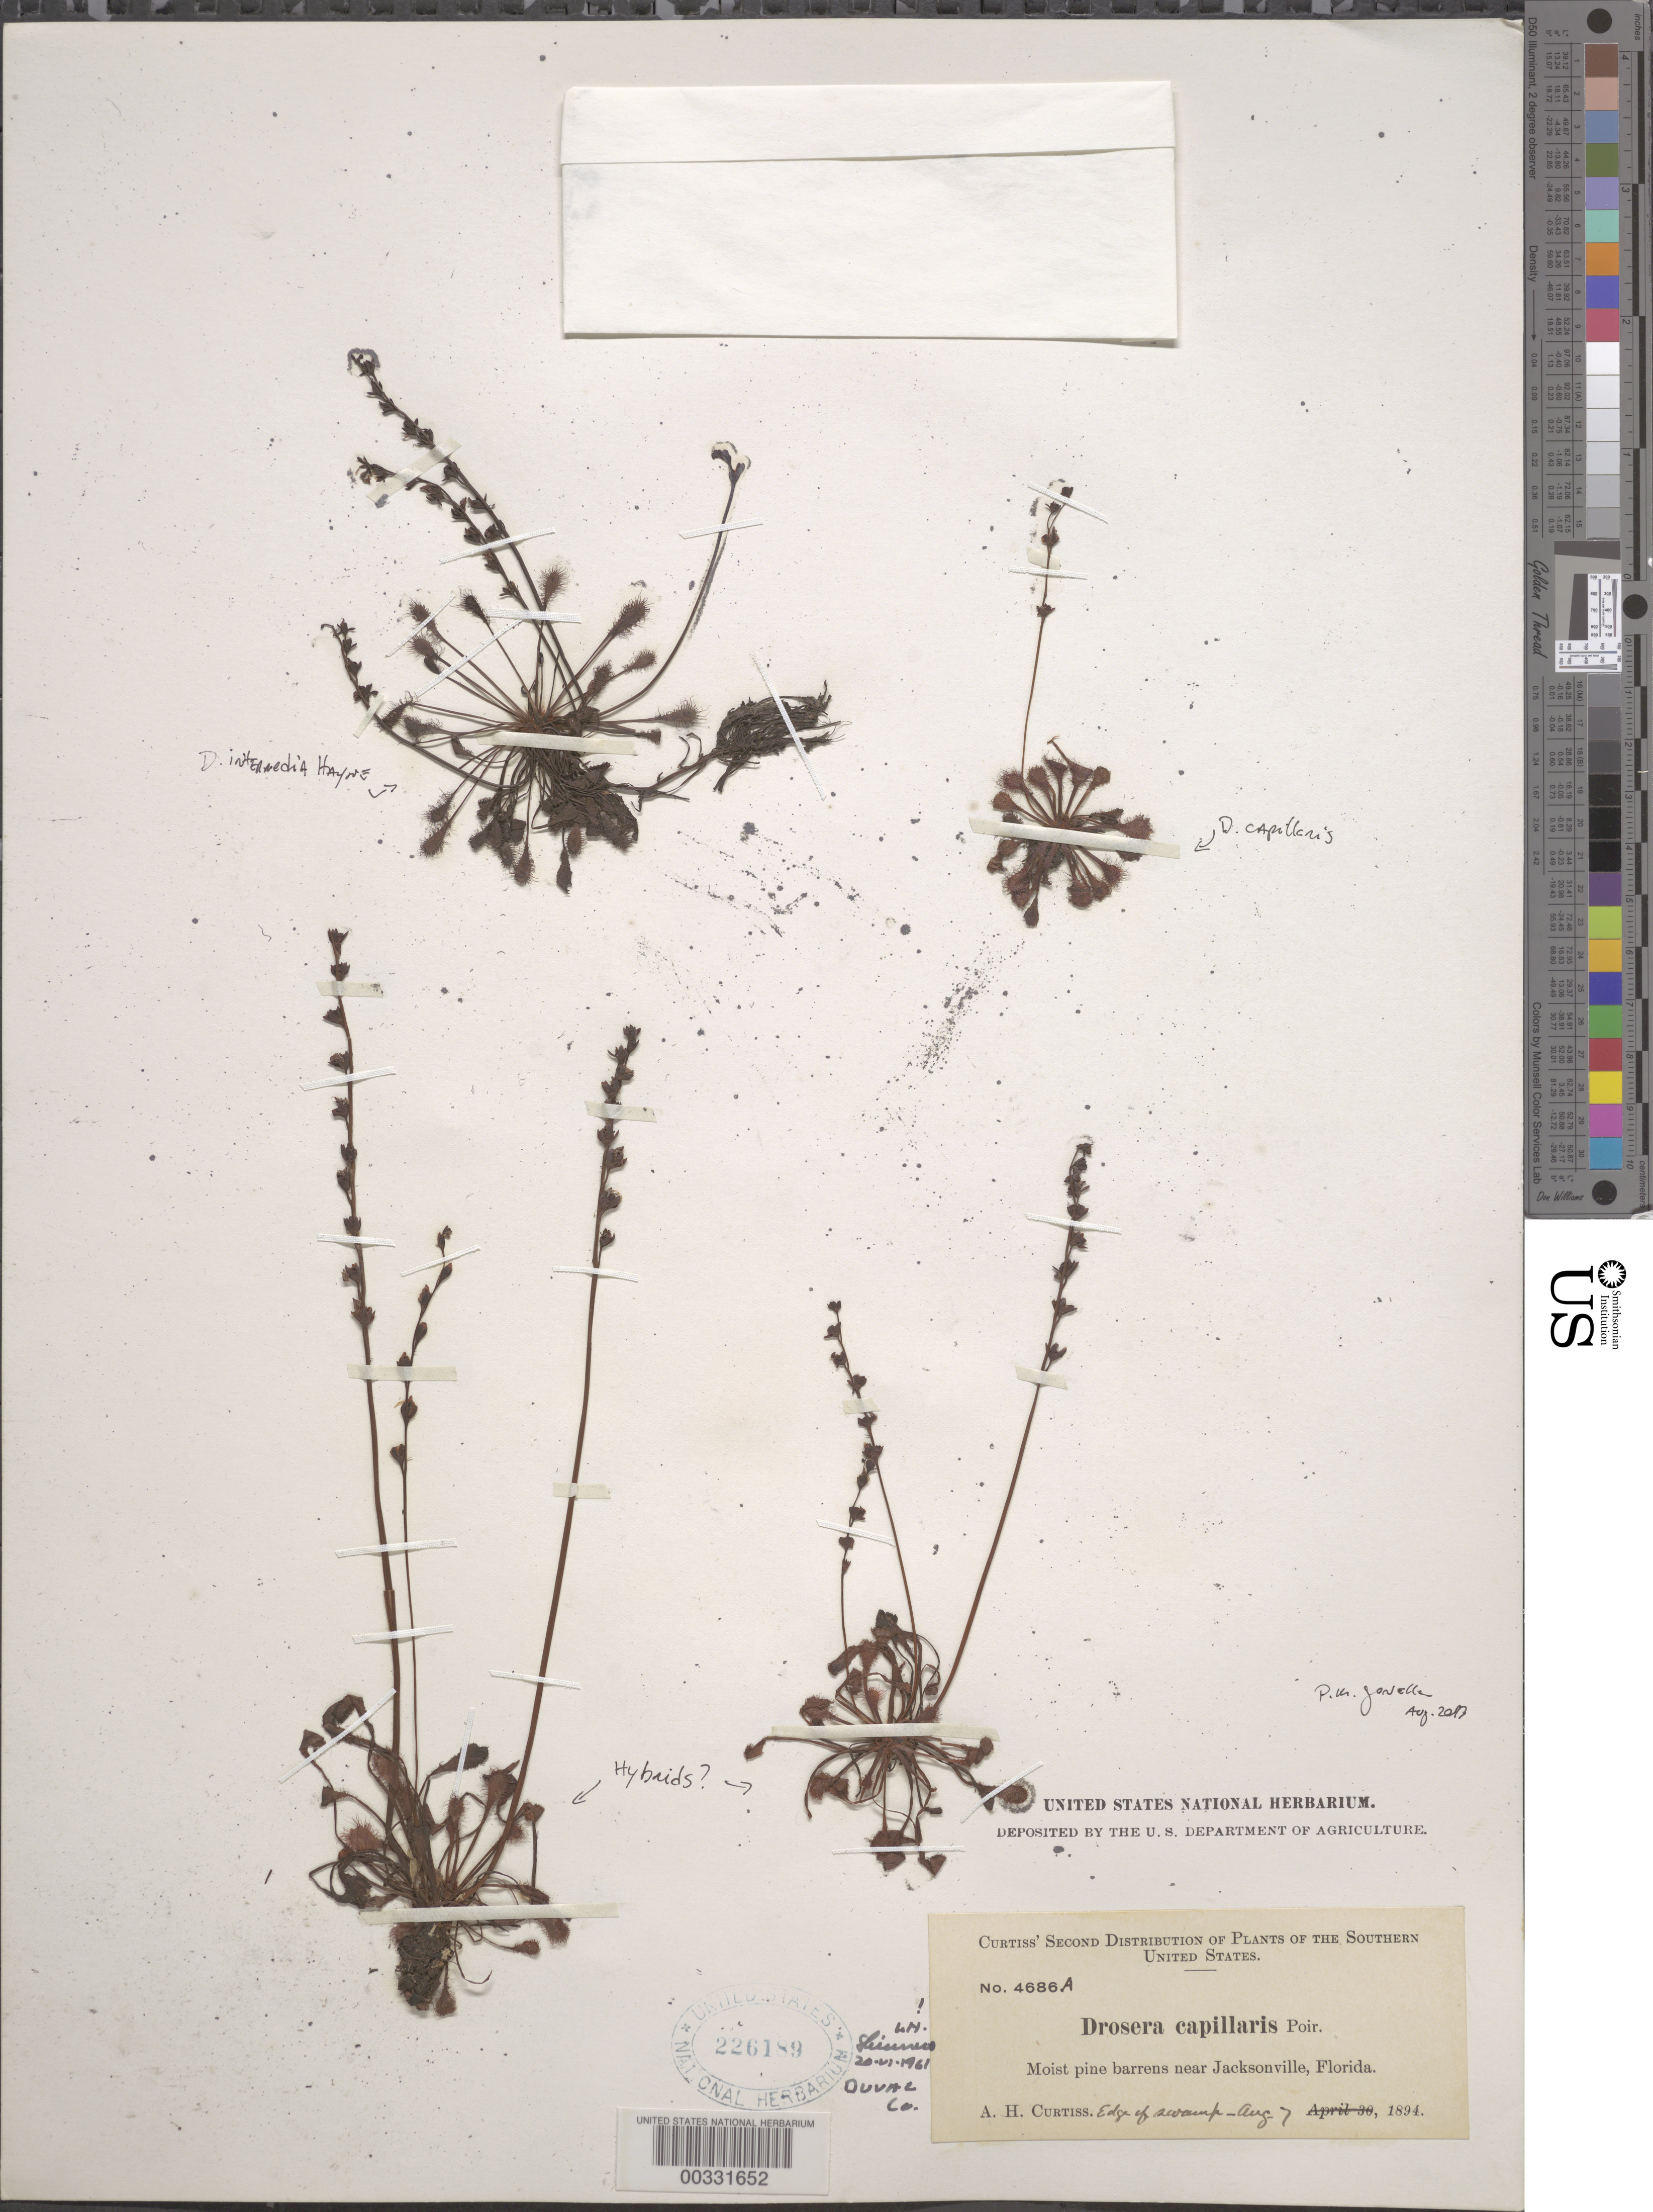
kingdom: Plantae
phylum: Tracheophyta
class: Magnoliopsida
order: Caryophyllales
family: Droseraceae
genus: Drosera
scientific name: Drosera capillaris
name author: Poir.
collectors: A. H. Curtiss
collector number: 4686 A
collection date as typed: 07 Aug 1894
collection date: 1894-08-07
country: United States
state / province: Florida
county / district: Duval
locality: Jacksonville, near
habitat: Edge of swamp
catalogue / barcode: US 226189